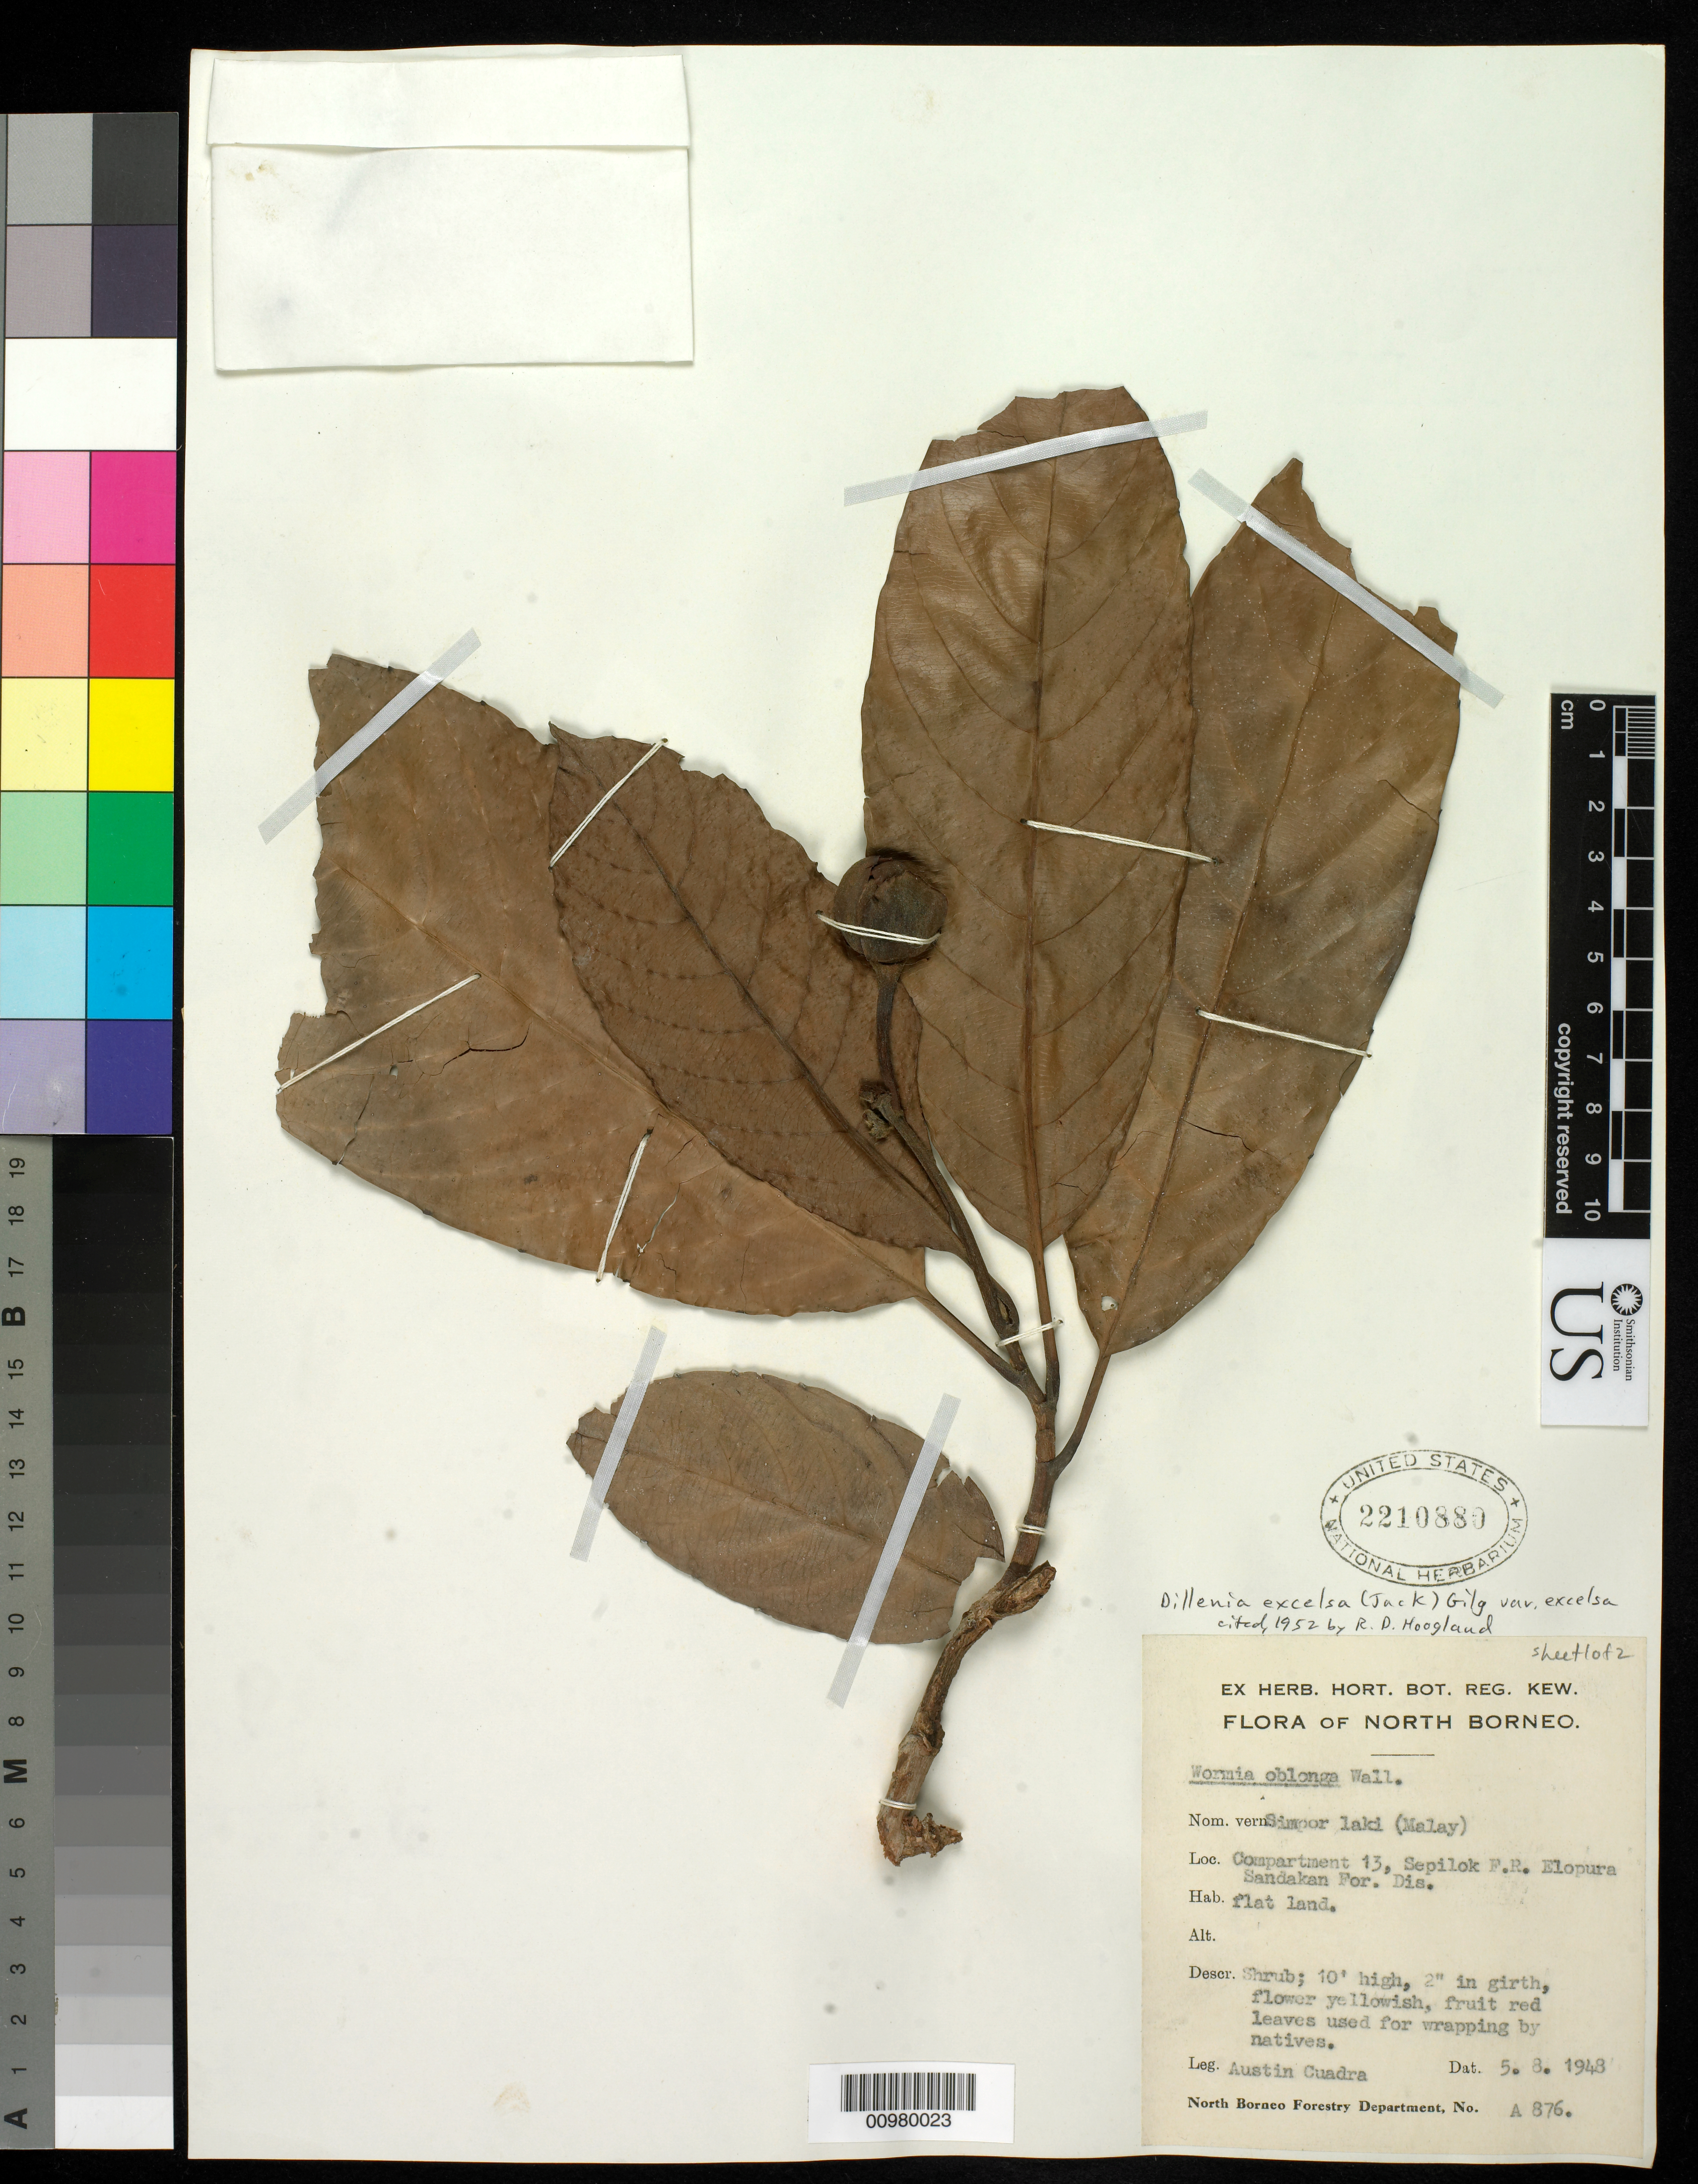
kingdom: Plantae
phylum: Tracheophyta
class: Magnoliopsida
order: Dilleniales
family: Dilleniaceae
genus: Dillenia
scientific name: Dillenia excelsa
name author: (Jack) Martelli ex Gilg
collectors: A. Cuadra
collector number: A 876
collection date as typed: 08 May 1948 to 05 Aug 1948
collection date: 1948-05-08/1948-08-05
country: Malaysia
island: Borneo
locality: Sepilok F.R. Elopura Sandakan For. Dis.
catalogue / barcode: US 2210880